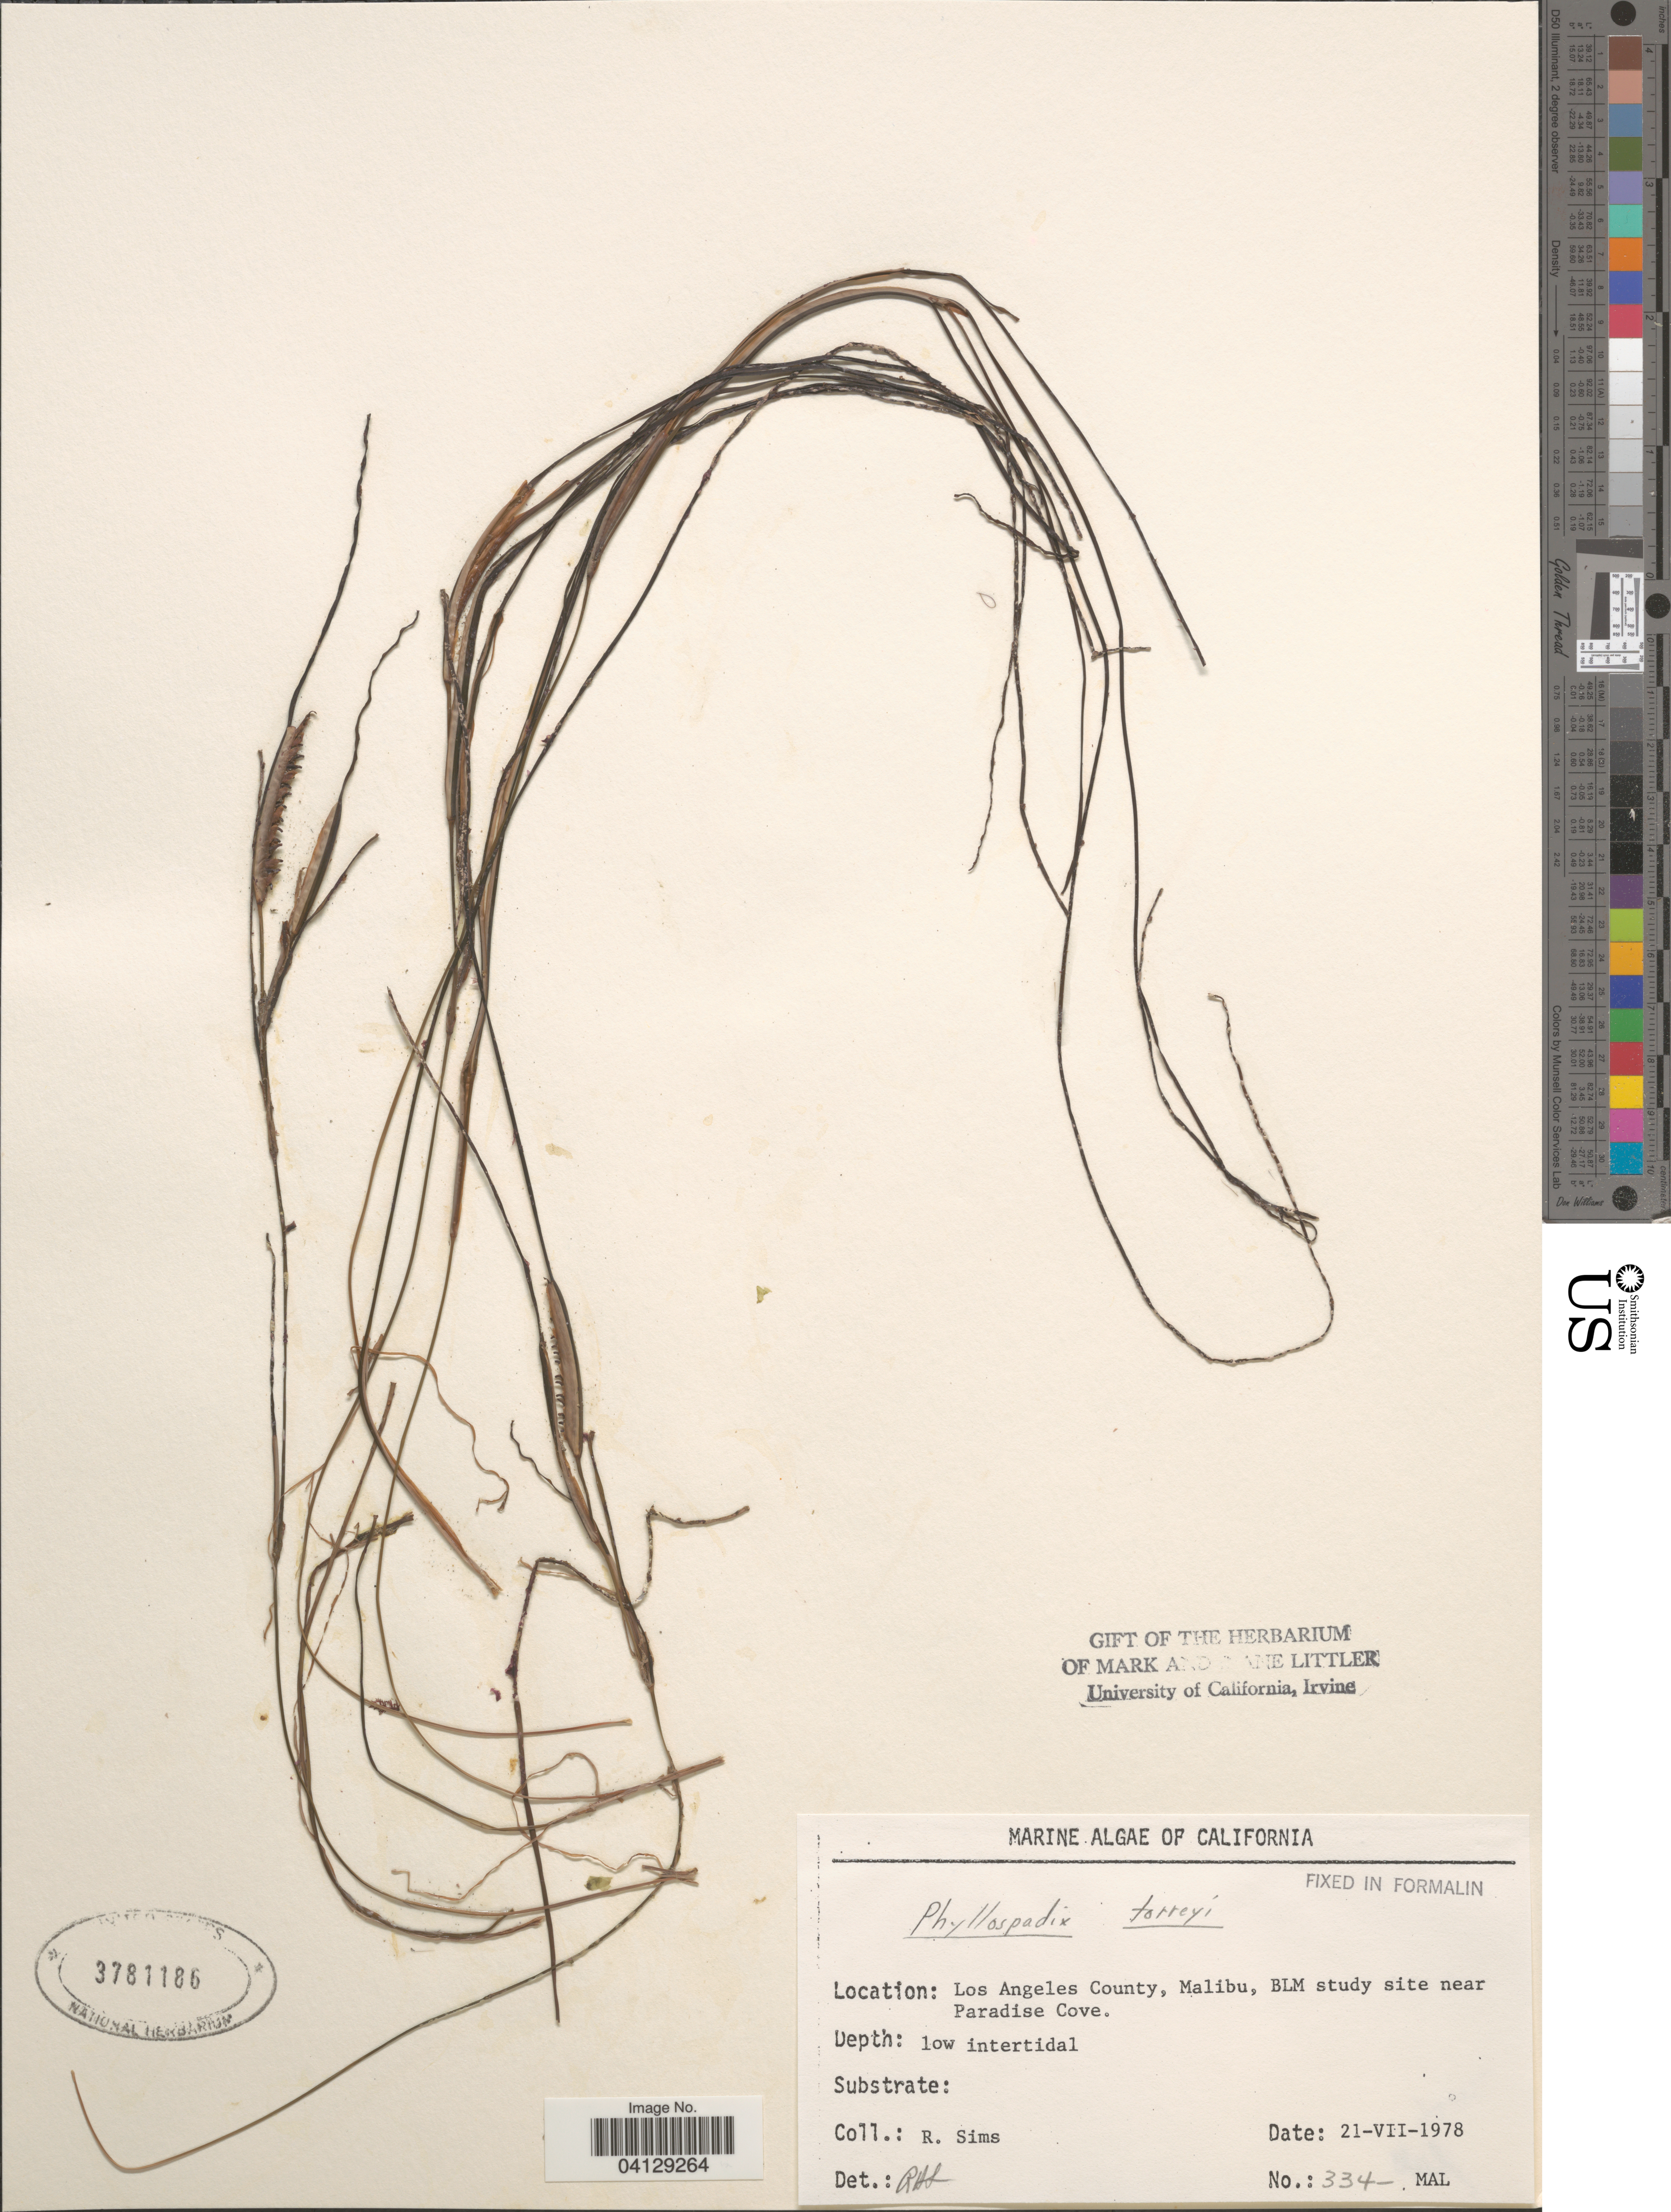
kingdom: Plantae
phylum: Tracheophyta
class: Liliopsida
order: Alismatales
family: Zosteraceae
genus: Phyllospadix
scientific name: Phyllospadix torreyi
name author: S. Watson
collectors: R. Sims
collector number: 334-MAL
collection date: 1978-07-21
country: United States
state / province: California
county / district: Los Angeles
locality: Los Angeles County, Malibu, BLM study site near Paradise Cove.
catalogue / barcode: US 3781186